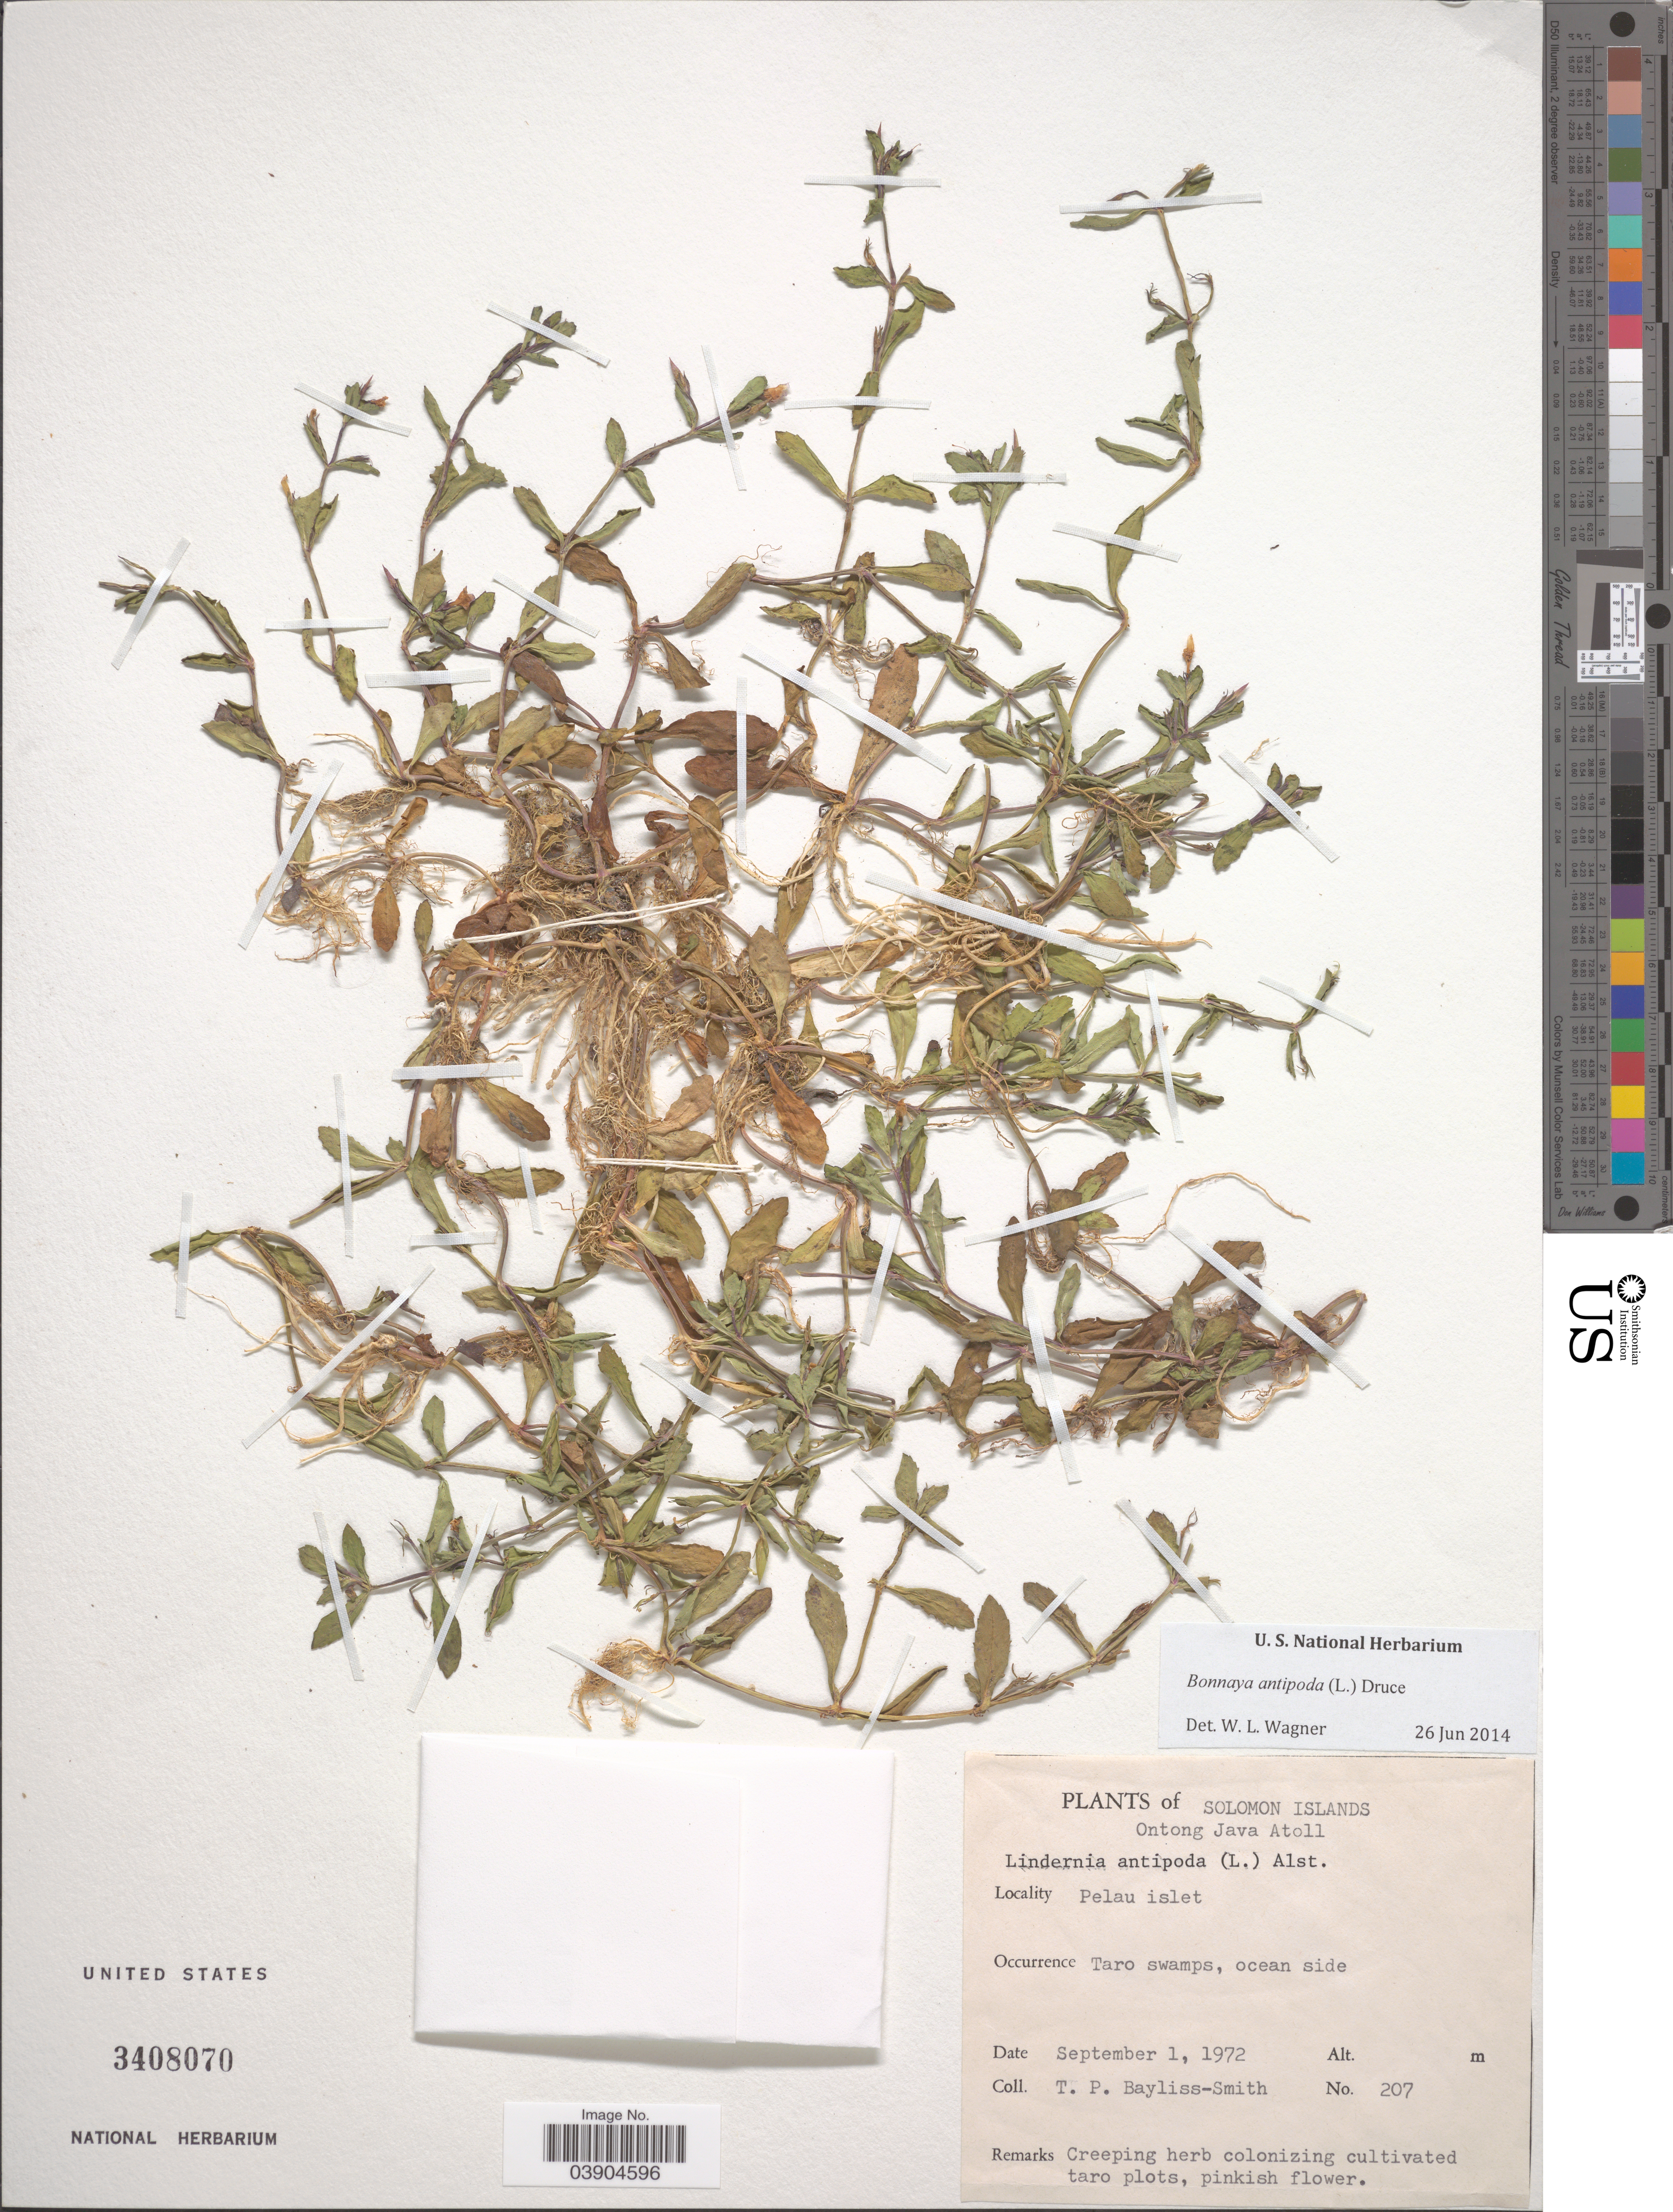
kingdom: Plantae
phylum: Tracheophyta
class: Magnoliopsida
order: Lamiales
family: Linderniaceae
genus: Lindernia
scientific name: Lindernia antipoda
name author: (L.) Alston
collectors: T. P. Bayliss-Smith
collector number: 207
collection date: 1972-09-01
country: Solomon Islands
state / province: Solomon Islands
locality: Ontong Java Atoll. Pelau islet. Taro swamps, ocean side.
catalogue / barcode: US 3408070